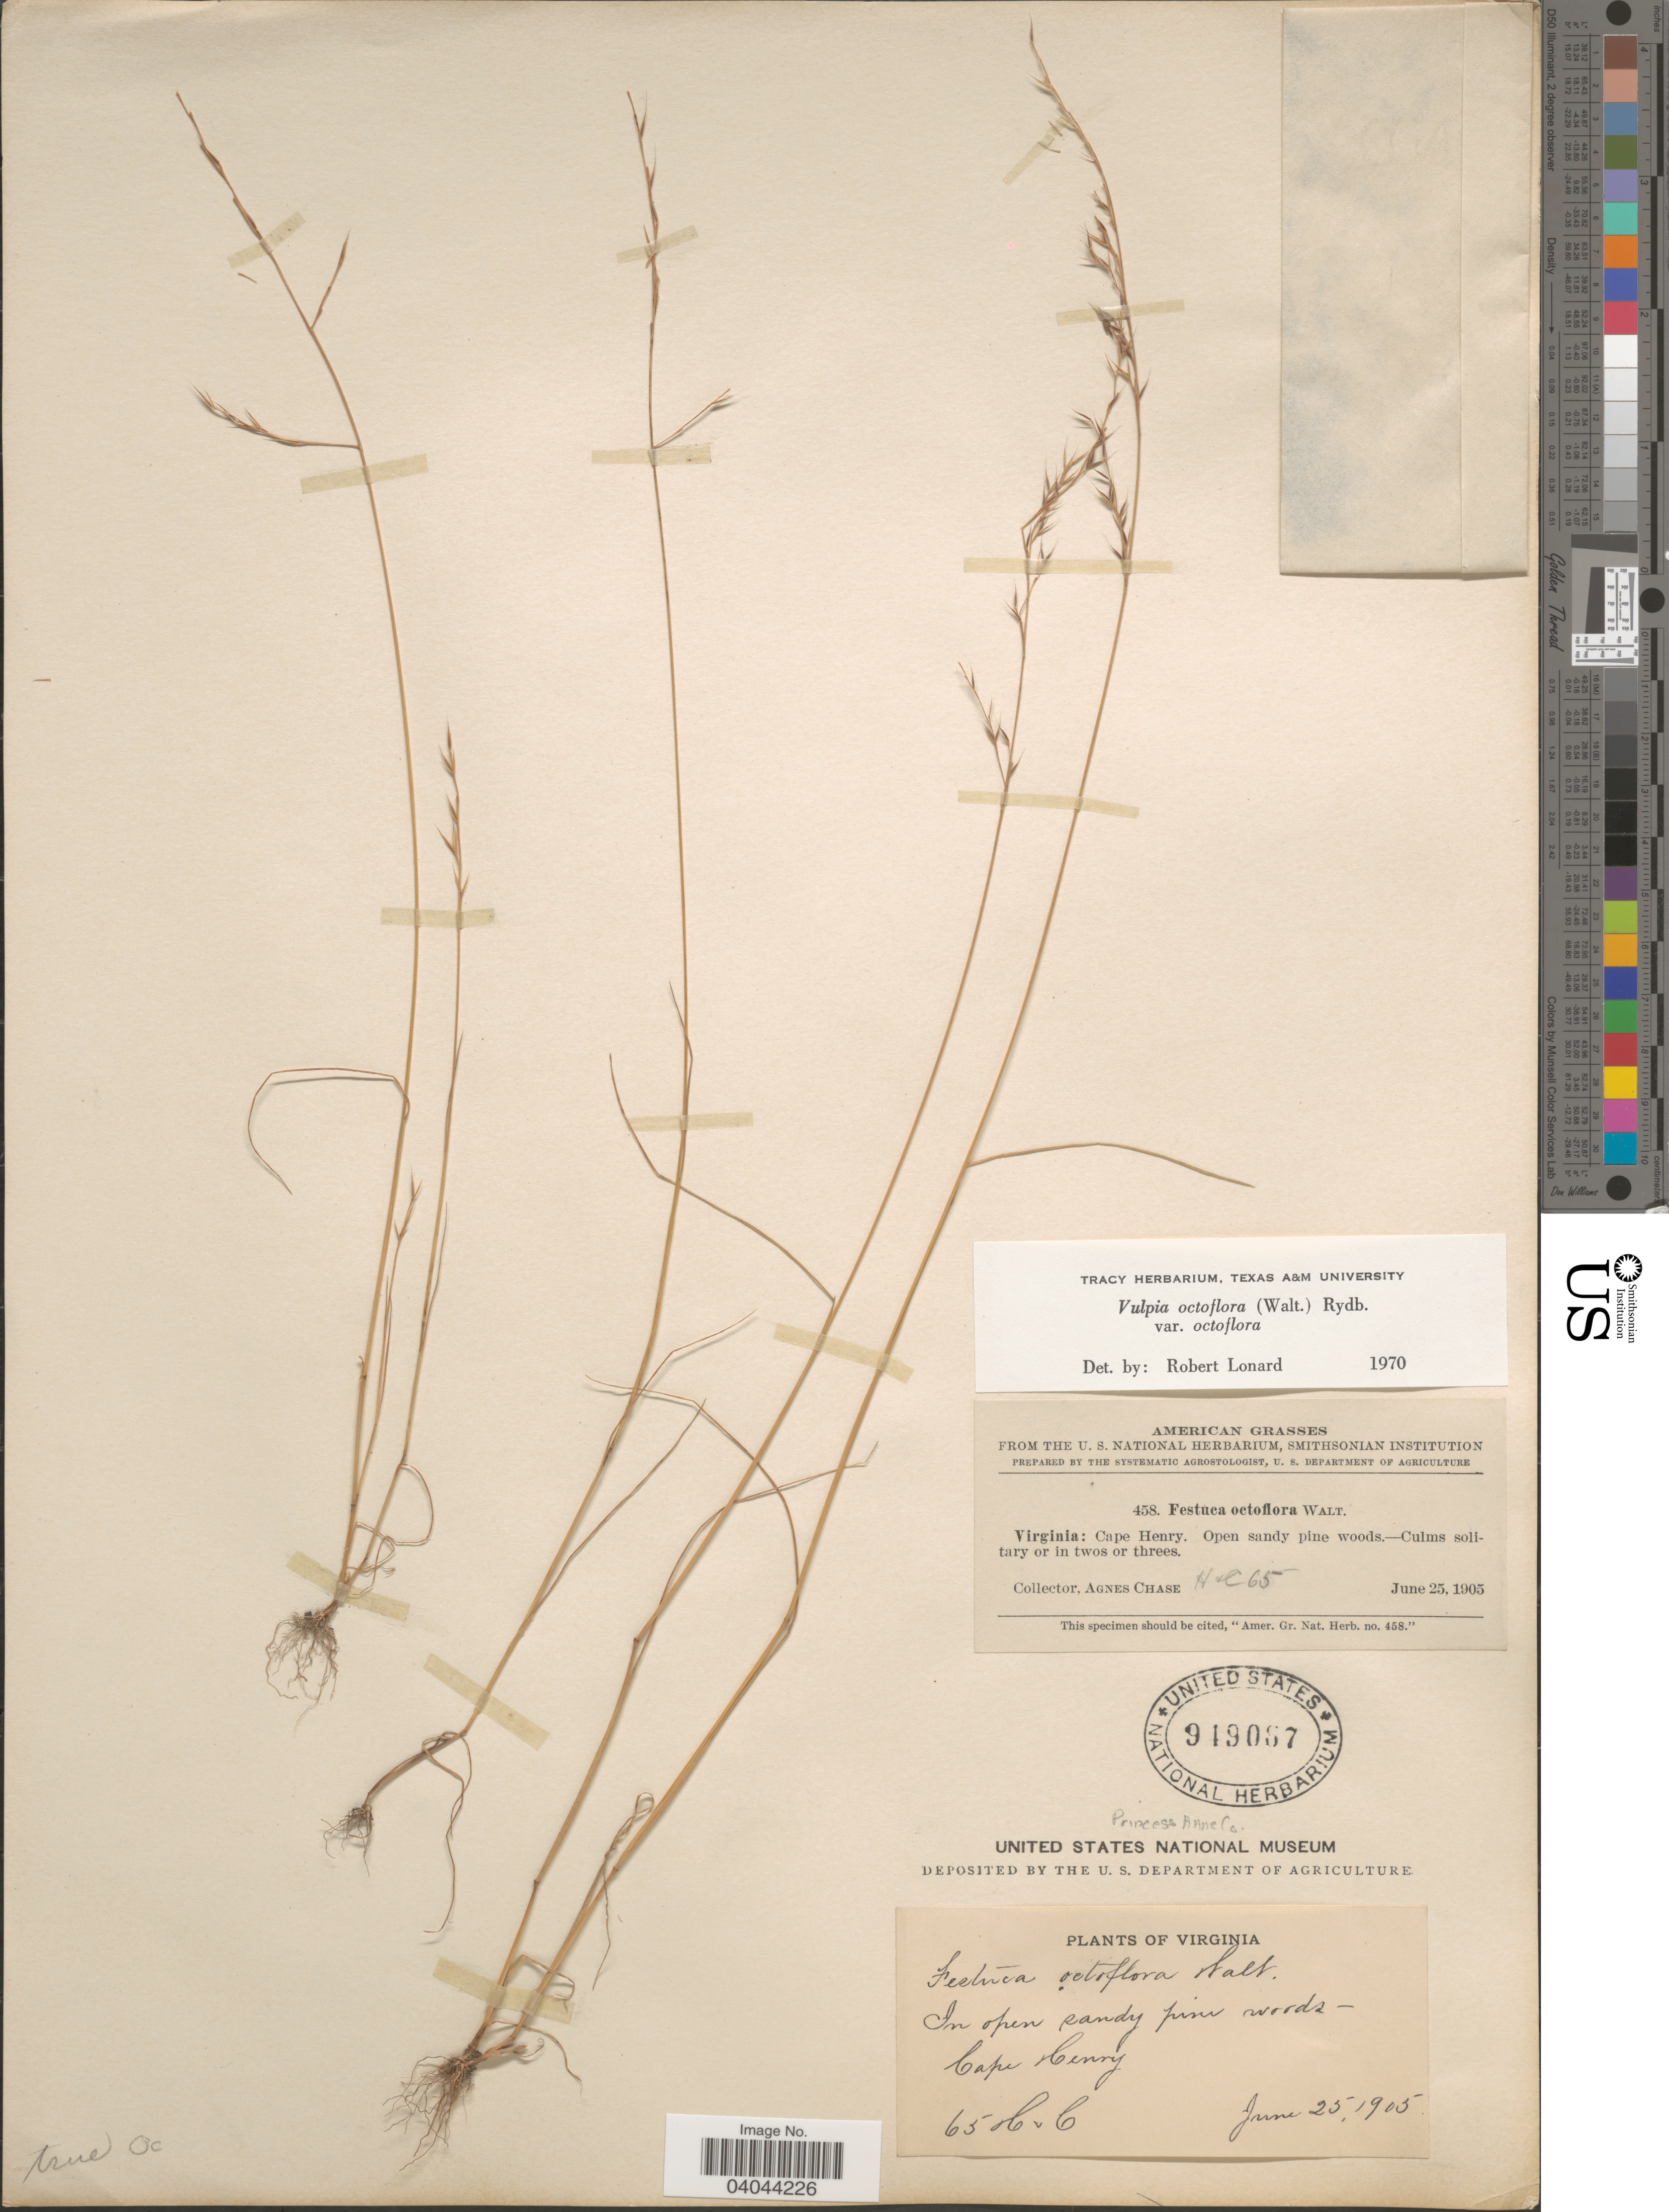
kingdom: Plantae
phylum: Tracheophyta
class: Liliopsida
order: Poales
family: Poaceae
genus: Festuca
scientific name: Festuca octoflora var. octoflora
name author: Walter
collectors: A. Chase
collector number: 65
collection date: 1905-06-25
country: United States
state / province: Virginia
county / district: City of Virginia Beach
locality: Cape Henry.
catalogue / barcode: US 949067